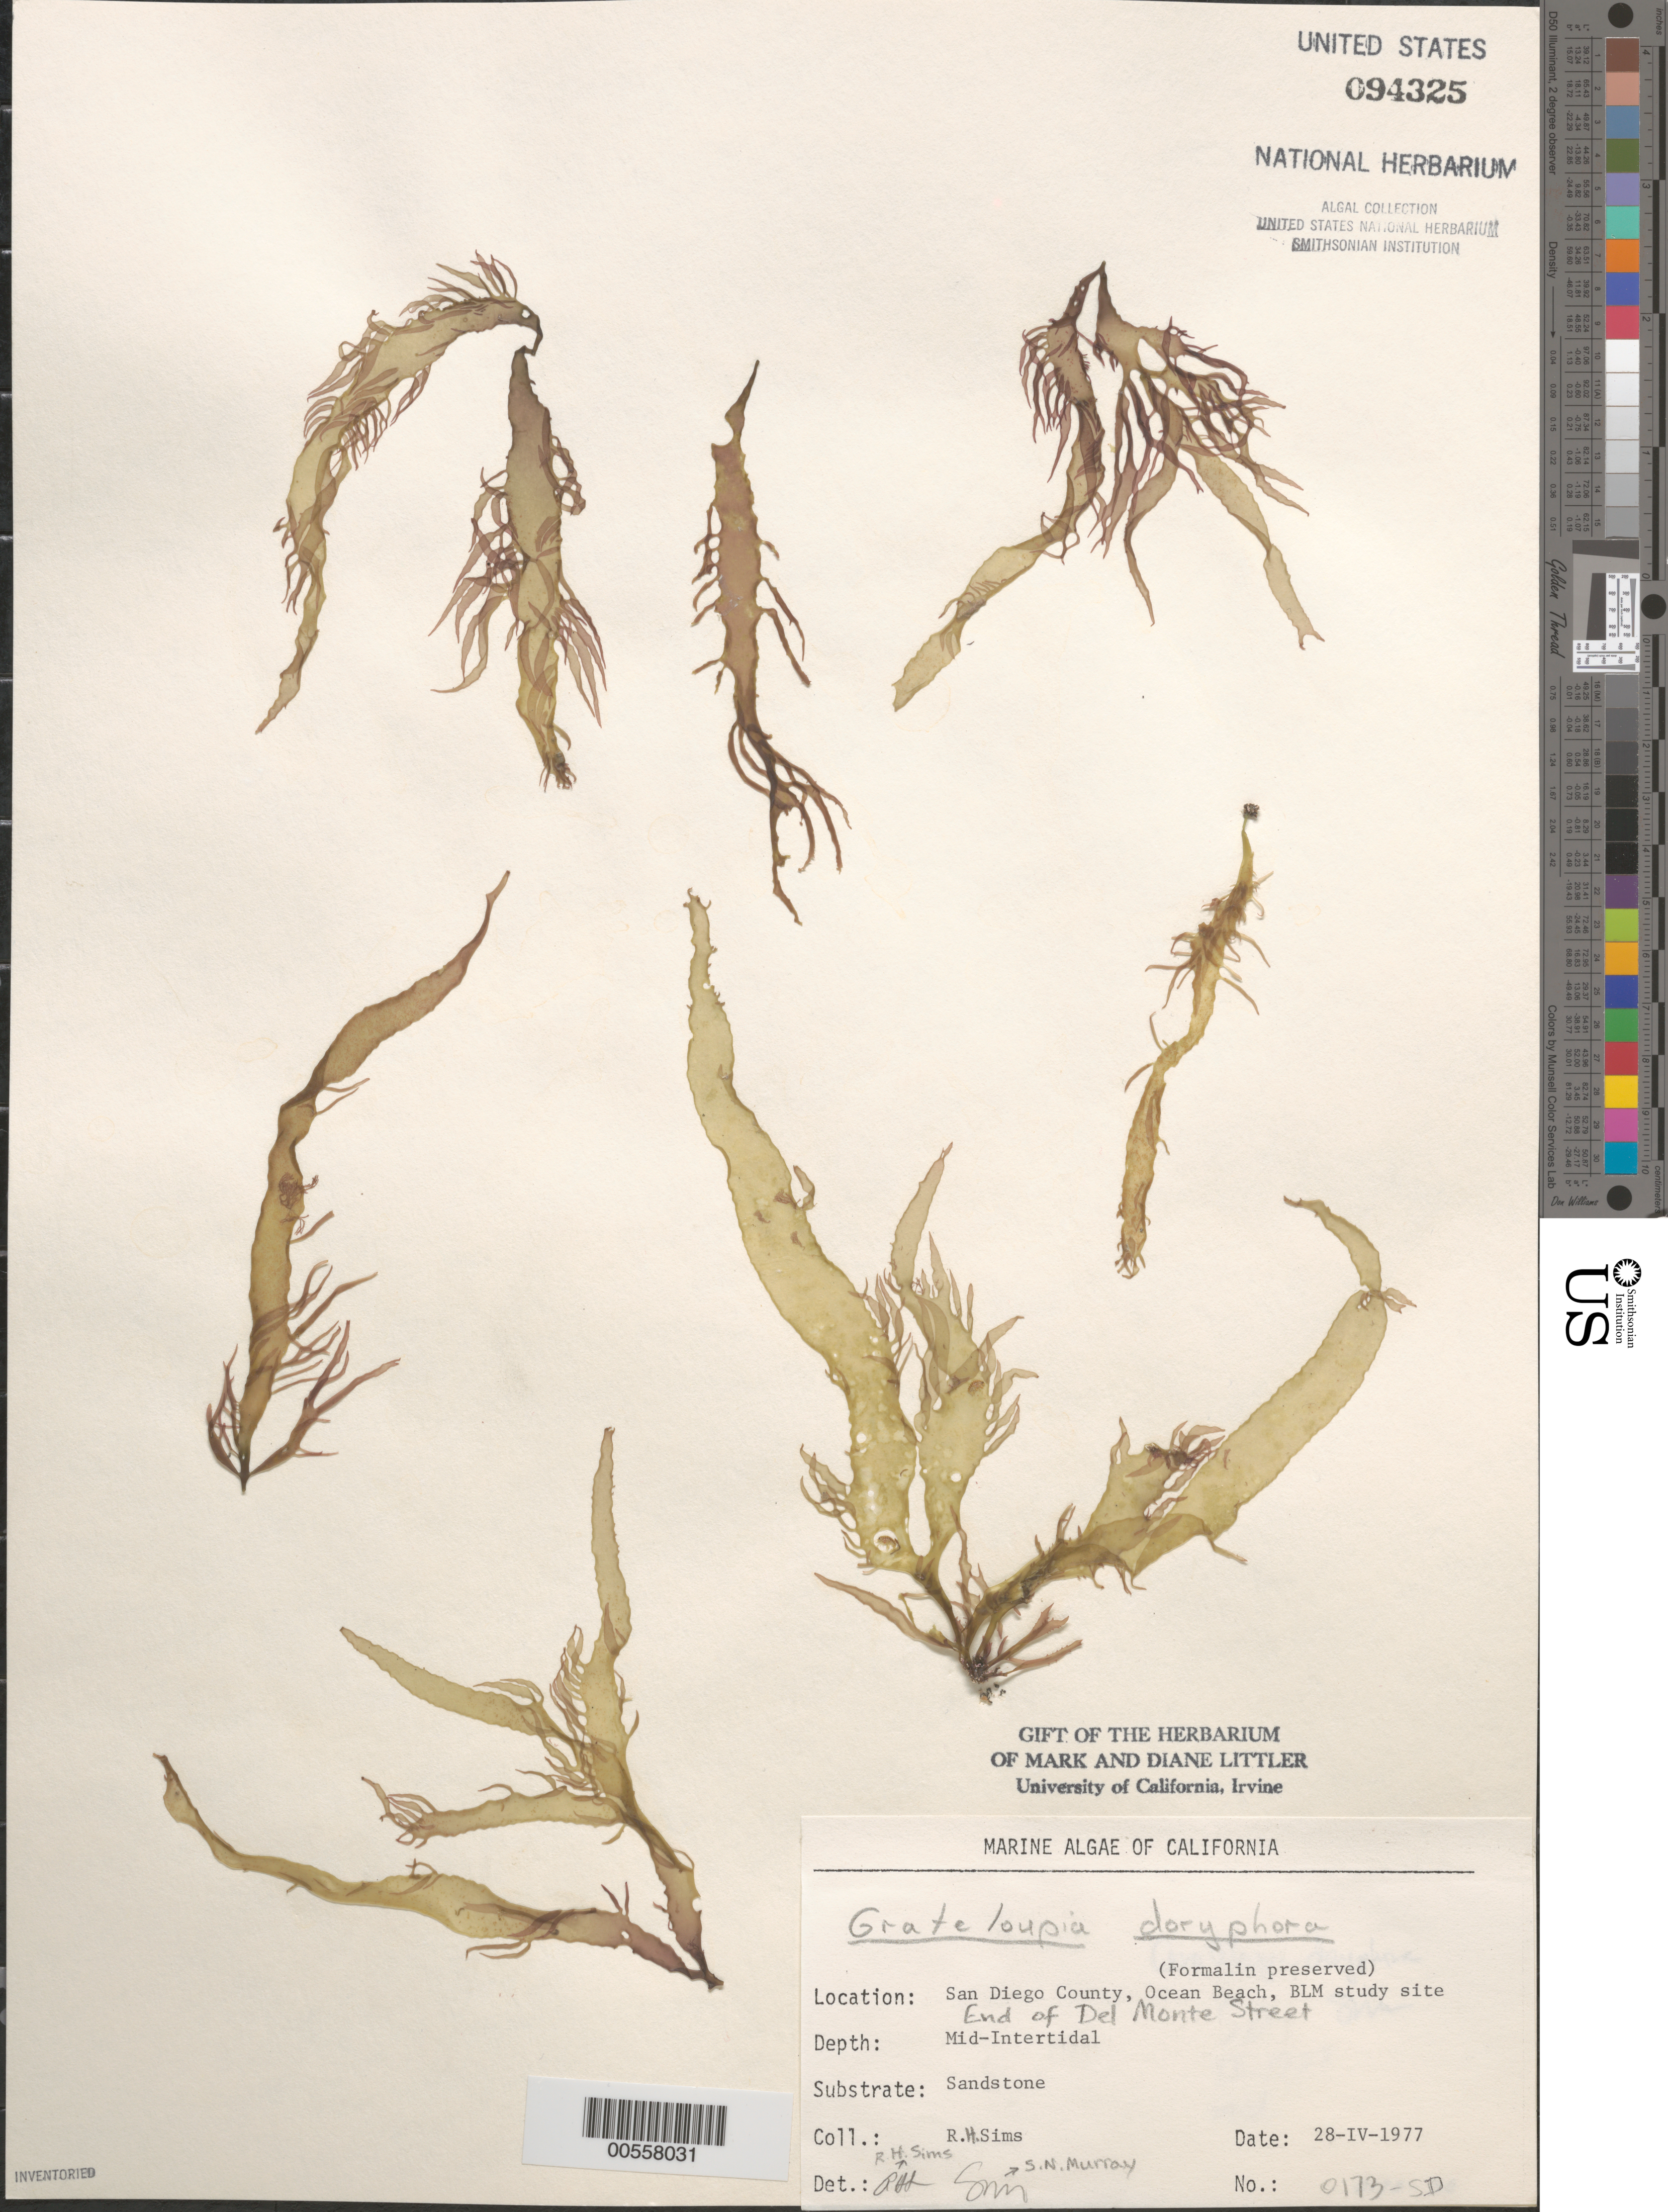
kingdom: Plantae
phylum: Rhodophyta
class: Florideophyceae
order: Halymeniales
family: Halymeniaceae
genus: Grateloupia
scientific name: Grateloupia doryphora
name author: (Mont.) Howe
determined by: Sims, Robert H.; Murray, S. N.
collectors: R. H. Sims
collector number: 0173-sd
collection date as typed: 28 Apr 1977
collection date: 1977-04-28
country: United States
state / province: California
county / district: San Diego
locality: End of Del Monte Street, Ocean Beach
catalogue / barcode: US 94325